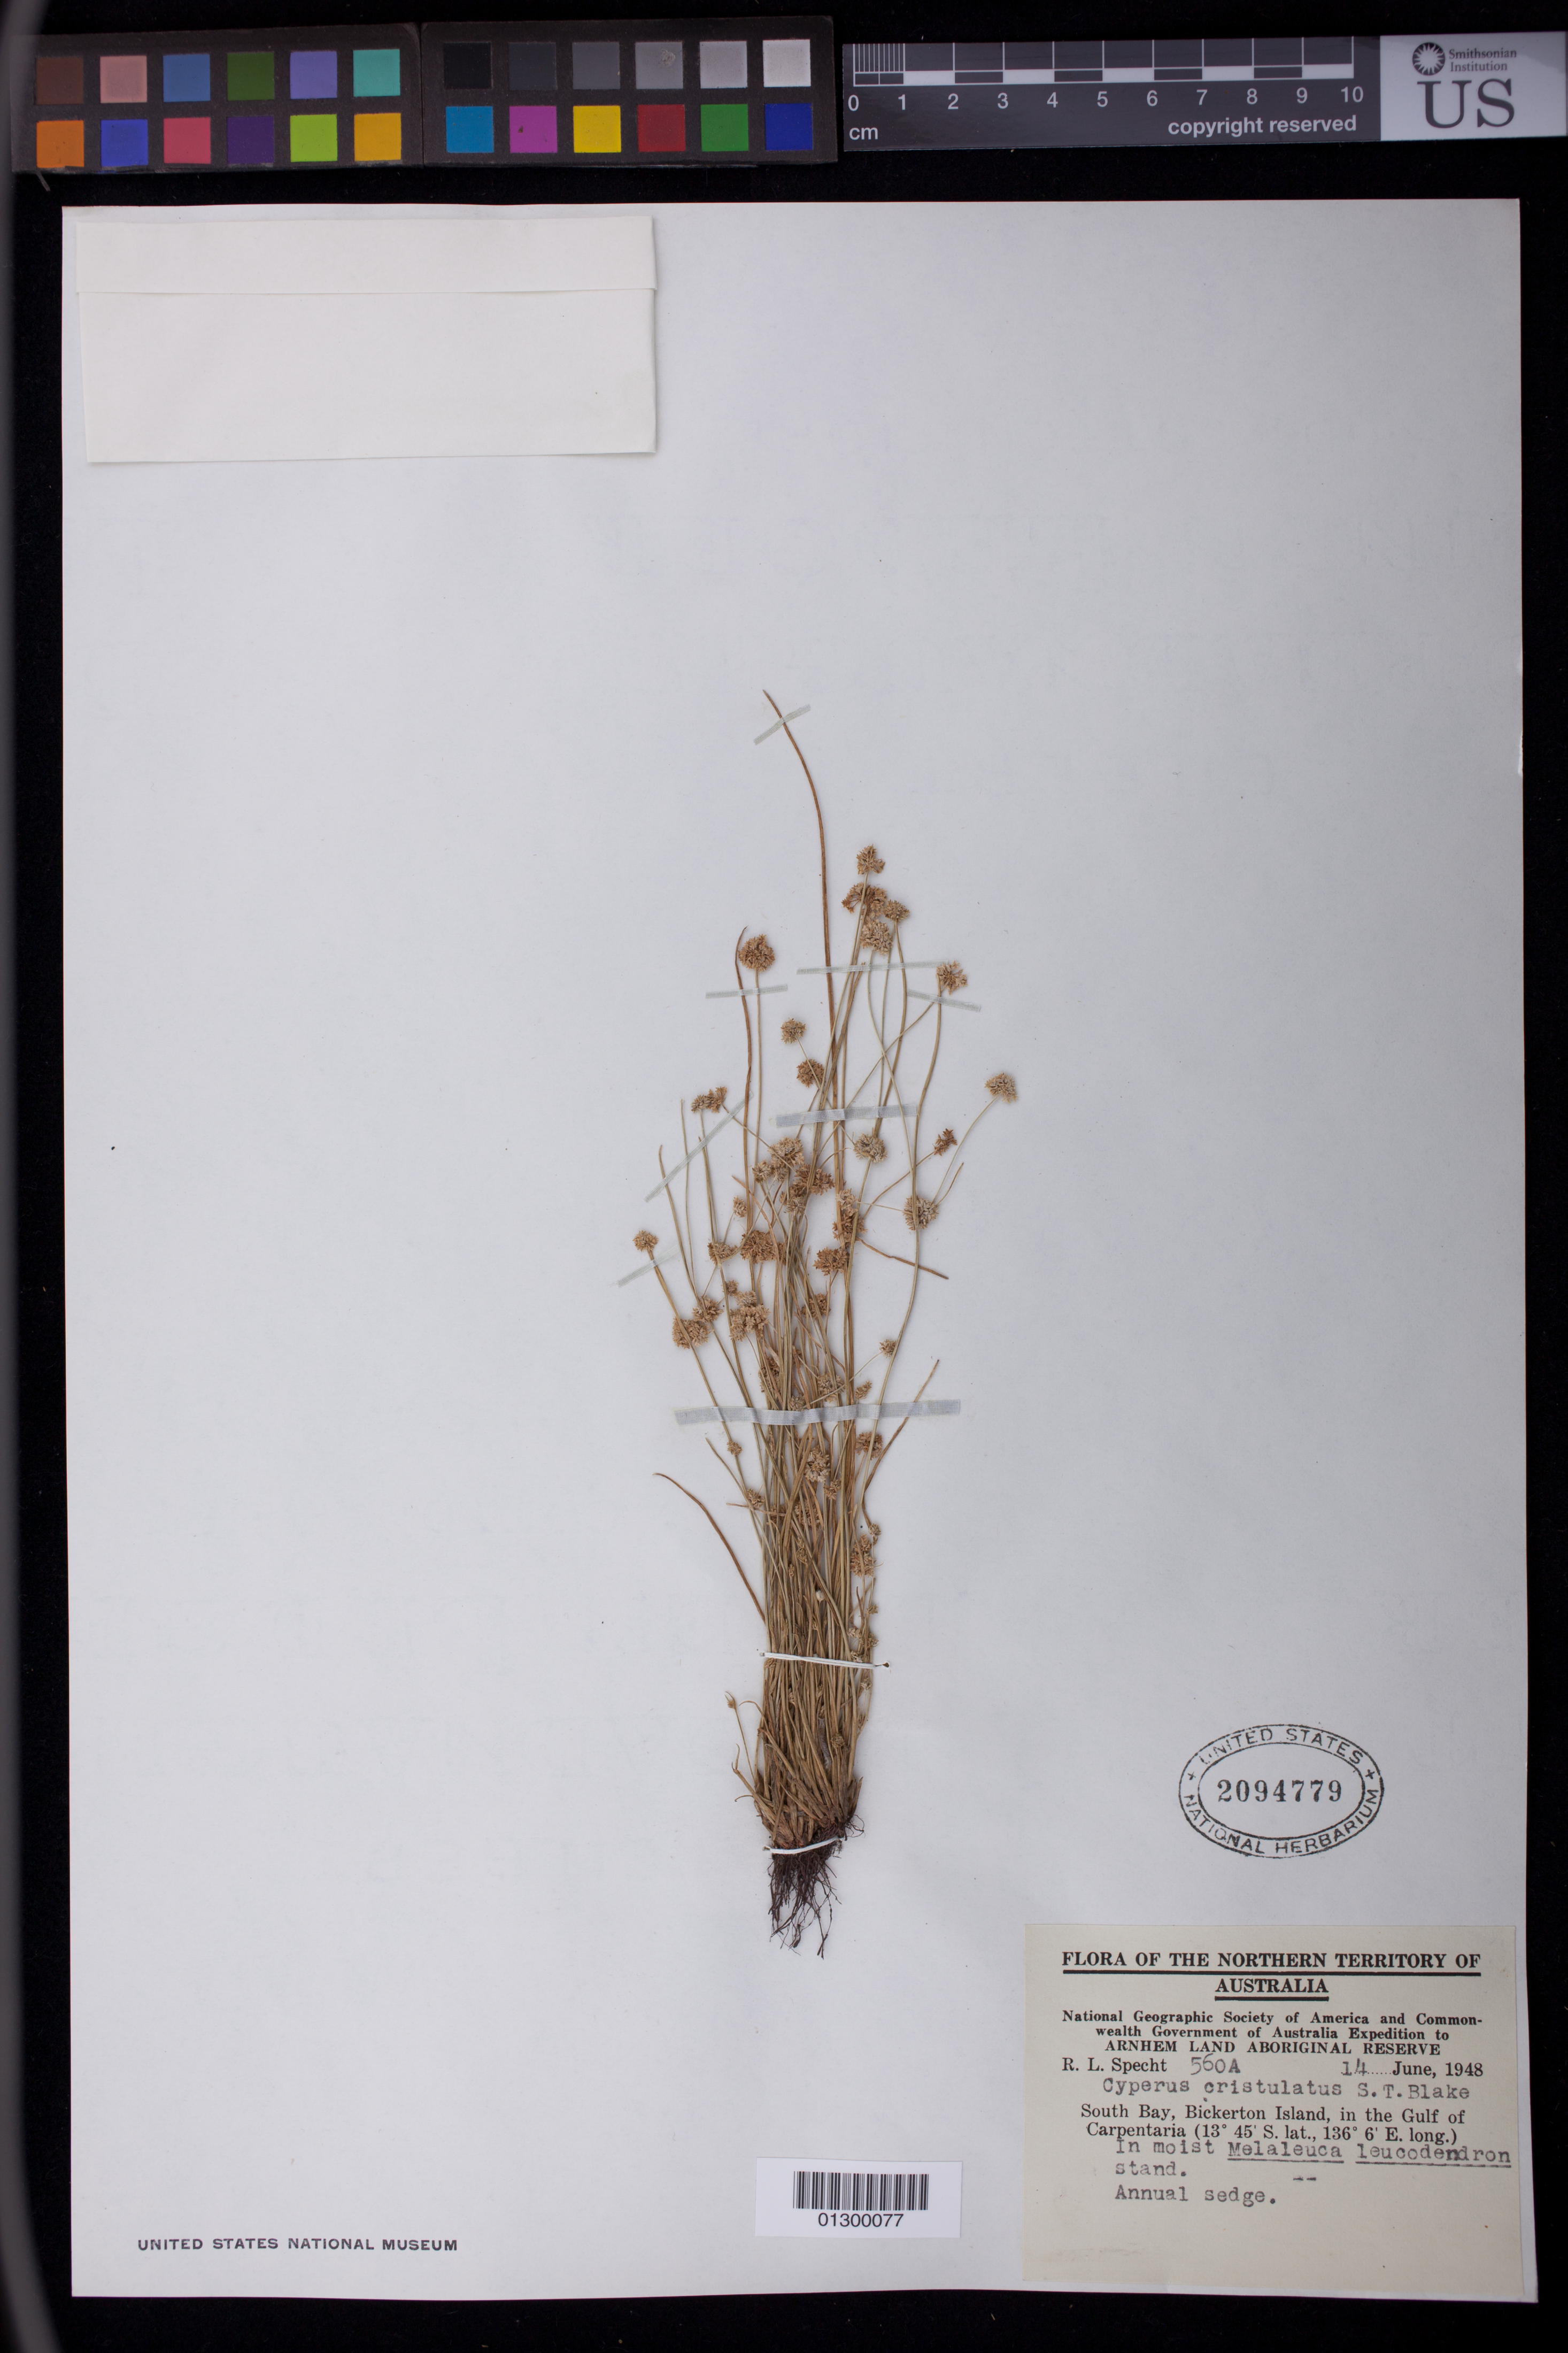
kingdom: Plantae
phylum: Tracheophyta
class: Liliopsida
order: Poales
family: Cyperaceae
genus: Cyperus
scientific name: Cyperus cristulatus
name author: S.T. Blake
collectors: R. L. Specht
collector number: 560A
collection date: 1948-06-14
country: Australia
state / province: Northern Territory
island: Bickerton Island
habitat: In moist Melaleuca leucodendron stand.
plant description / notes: Annual sedge.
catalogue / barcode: US 2094779